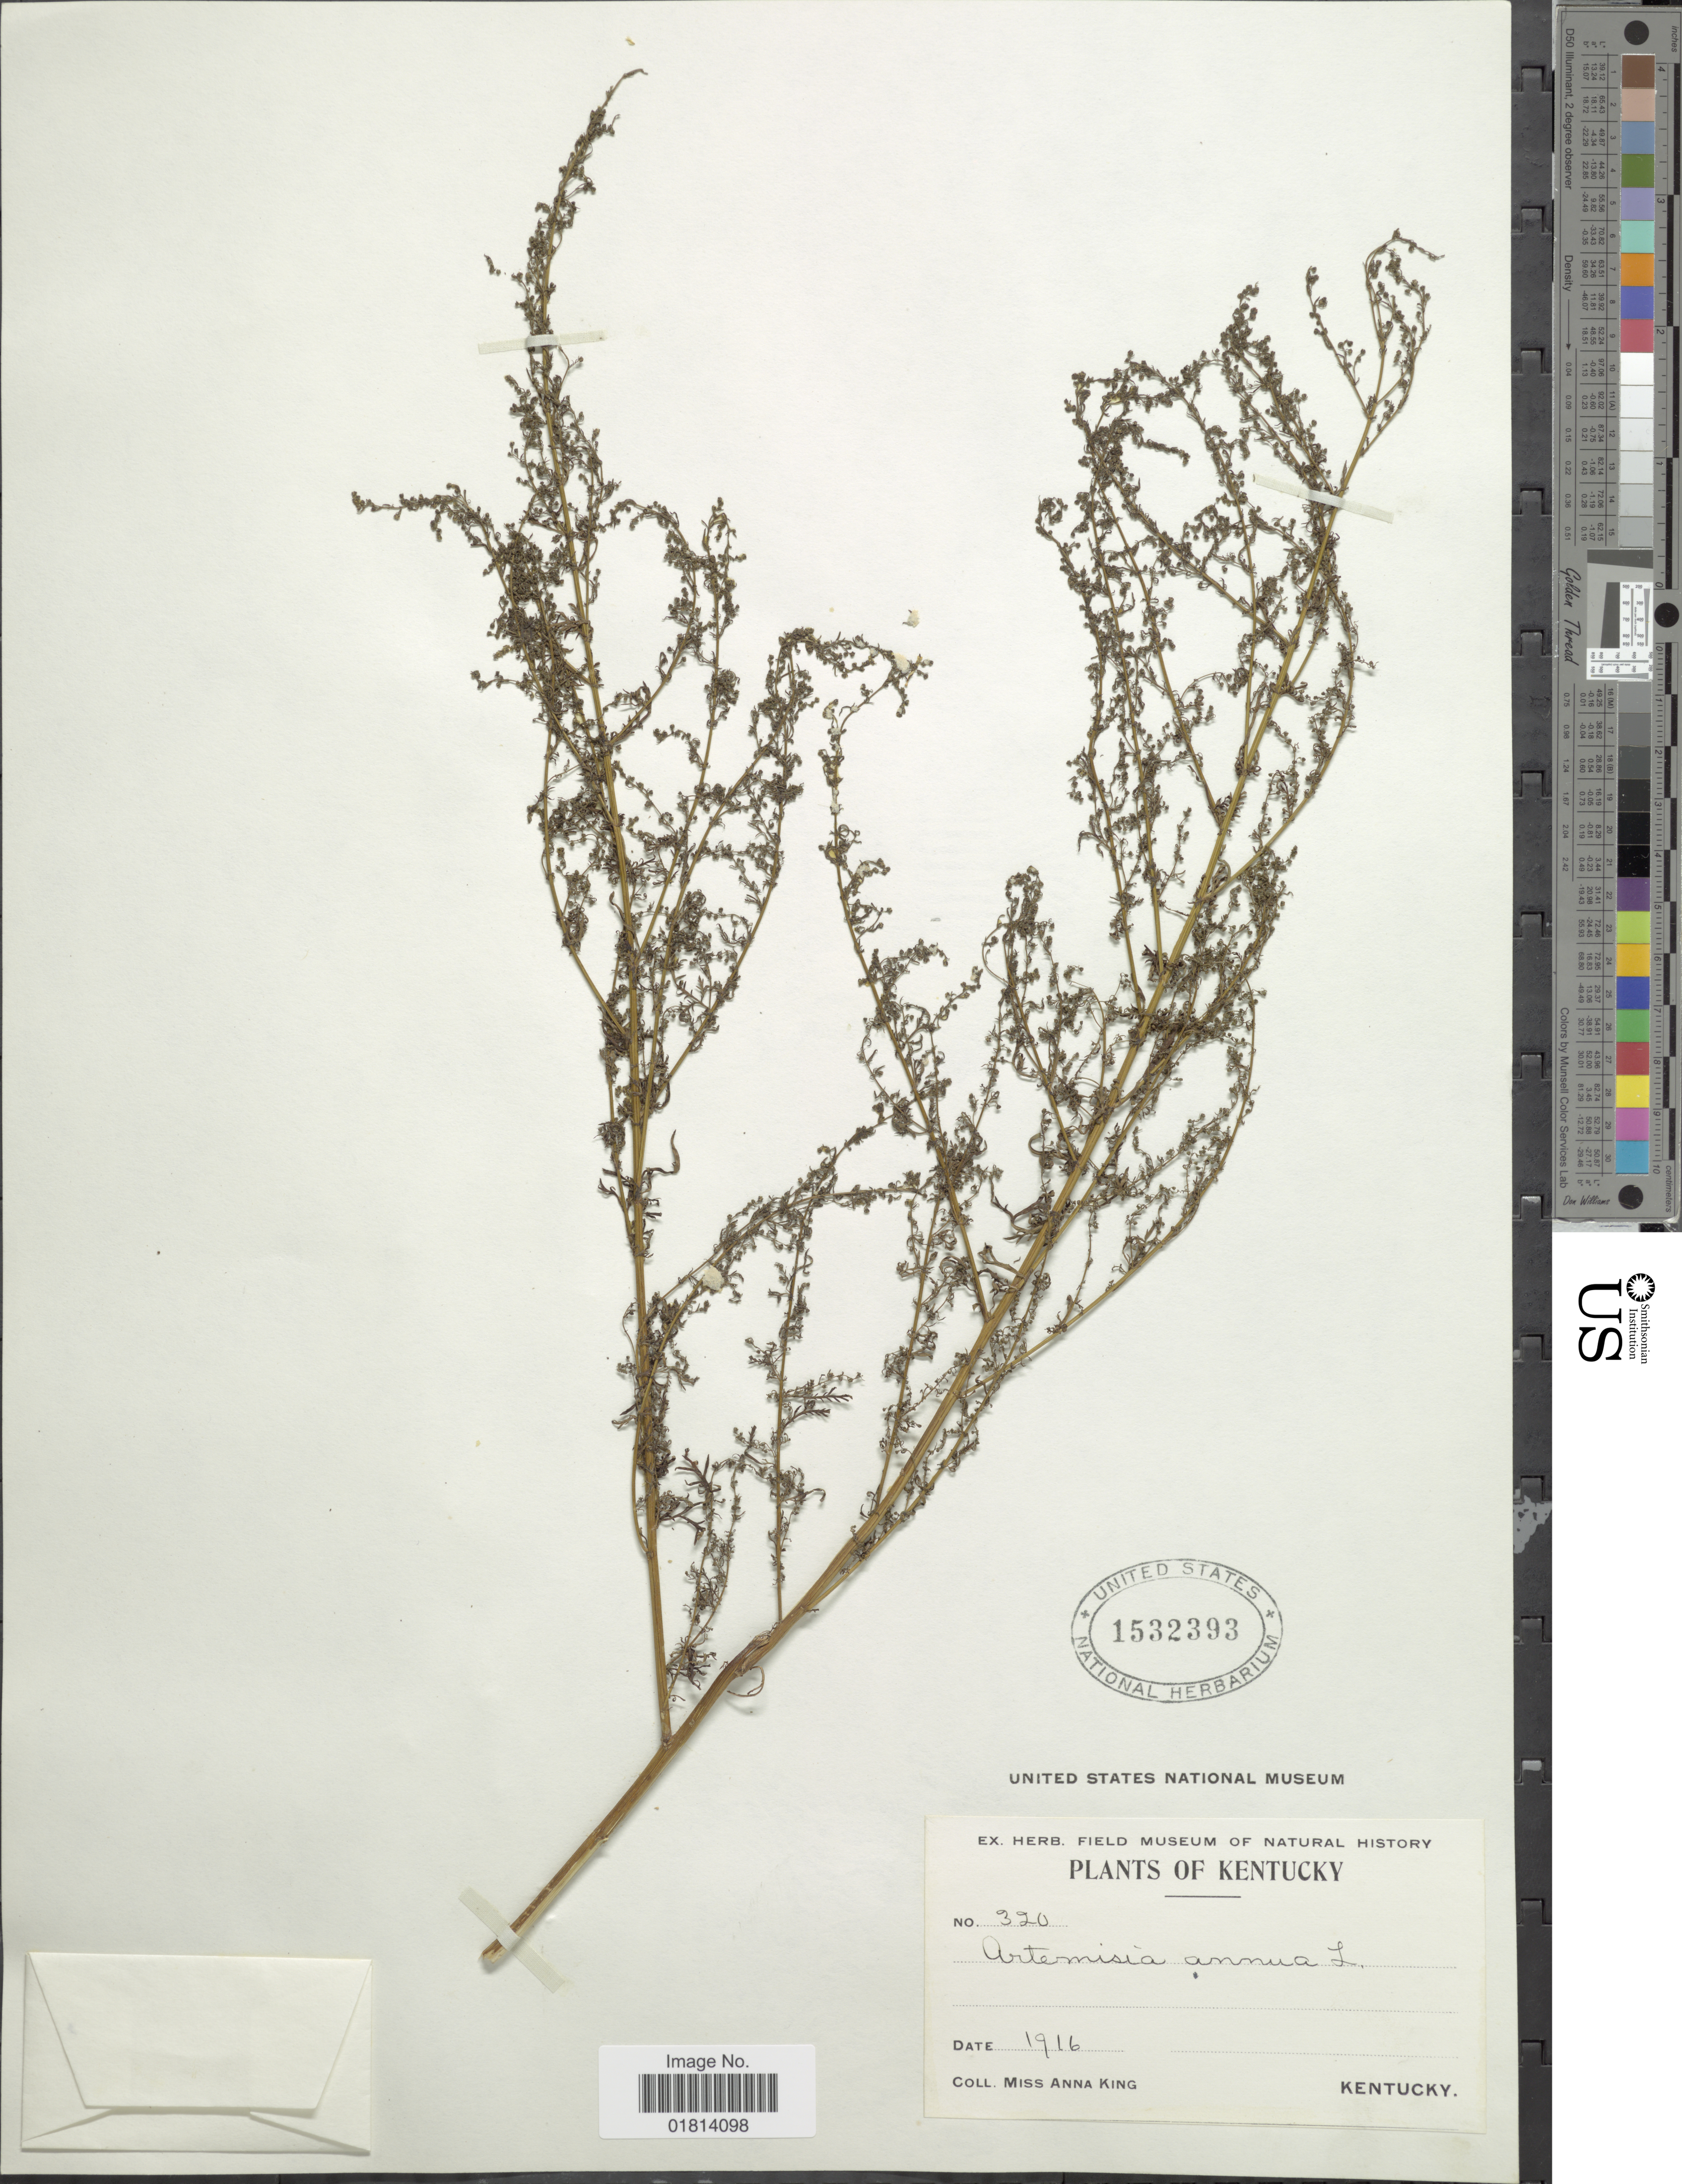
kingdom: Plantae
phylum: Tracheophyta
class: Magnoliopsida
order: Asterales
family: Asteraceae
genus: Artemisia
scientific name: Artemisia annua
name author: L.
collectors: A. King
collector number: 320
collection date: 1916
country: United States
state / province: Kentucky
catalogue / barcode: US 1532393